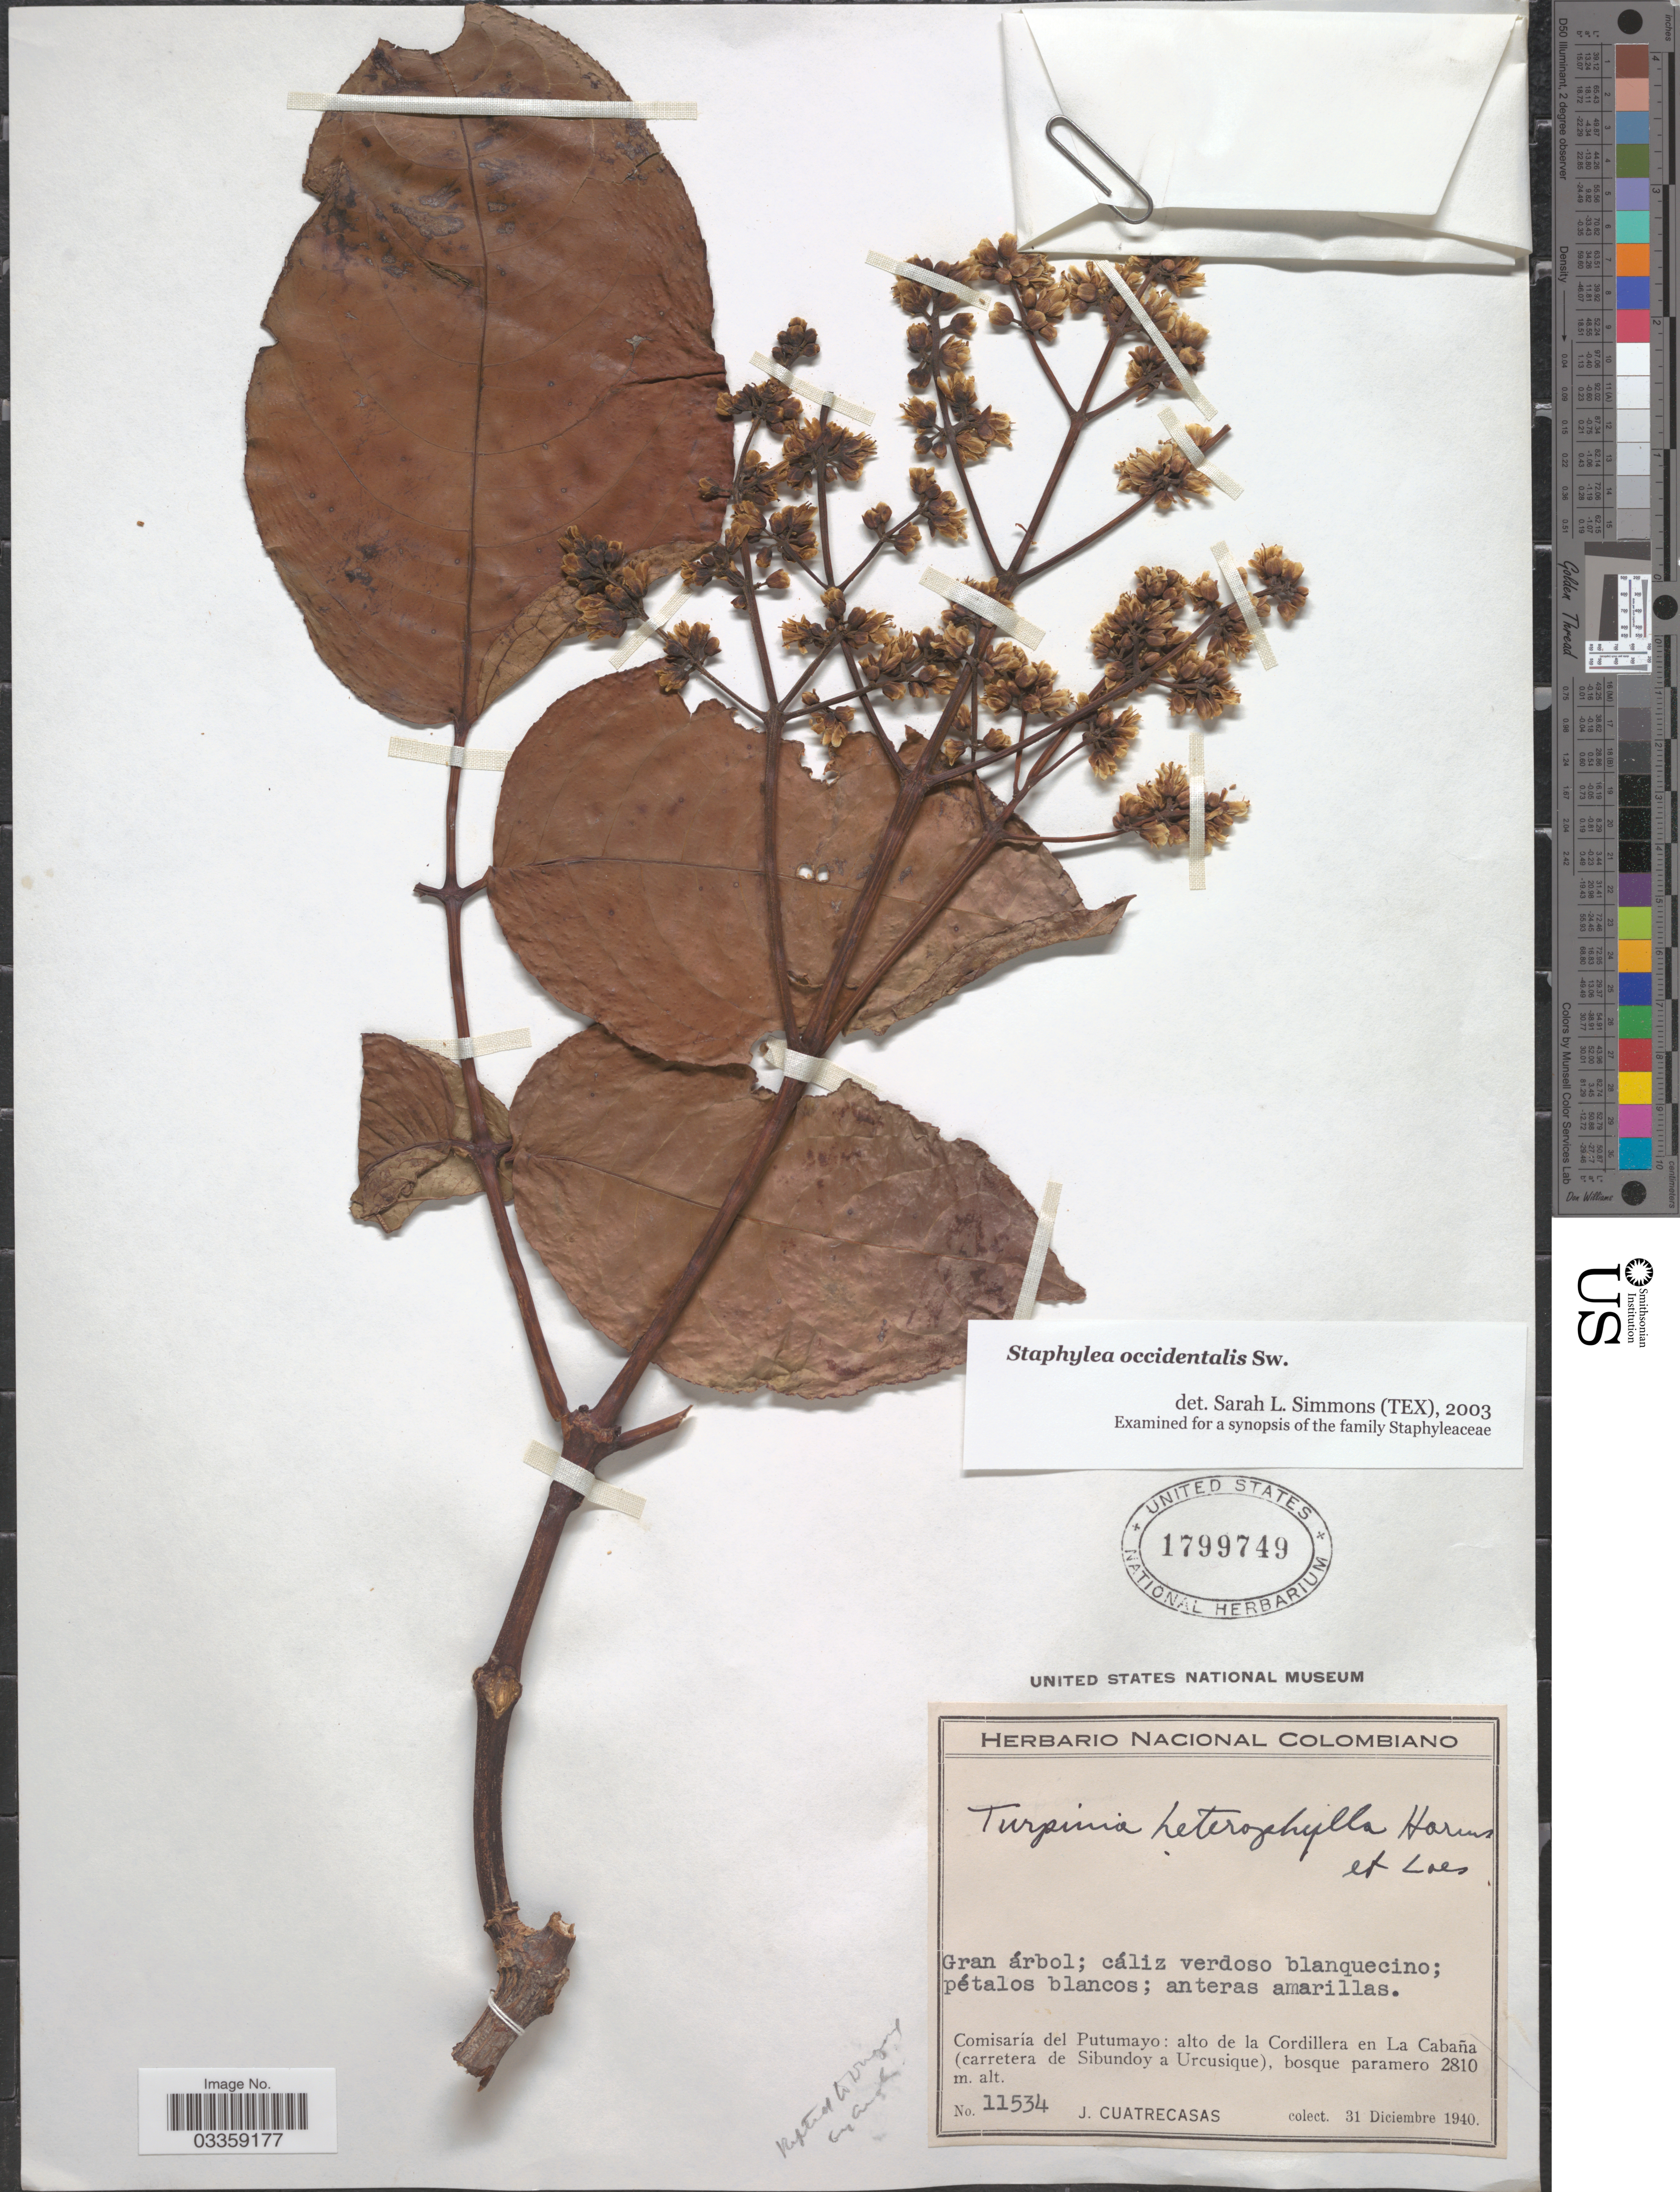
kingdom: Plantae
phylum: Tracheophyta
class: Magnoliopsida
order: Crossosomatales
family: Staphyleaceae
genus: Turpinia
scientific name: Turpinia occidentalis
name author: (Sw.) G. Don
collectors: J. Cuatrecasas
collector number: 11534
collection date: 1940-12-31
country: Colombia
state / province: Putumayo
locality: Comisaría del Putumayo: alto de la Cordillera en La Cabaña (carretera de Sibundoy a Urcusique).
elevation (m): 2810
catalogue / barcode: US 1799749